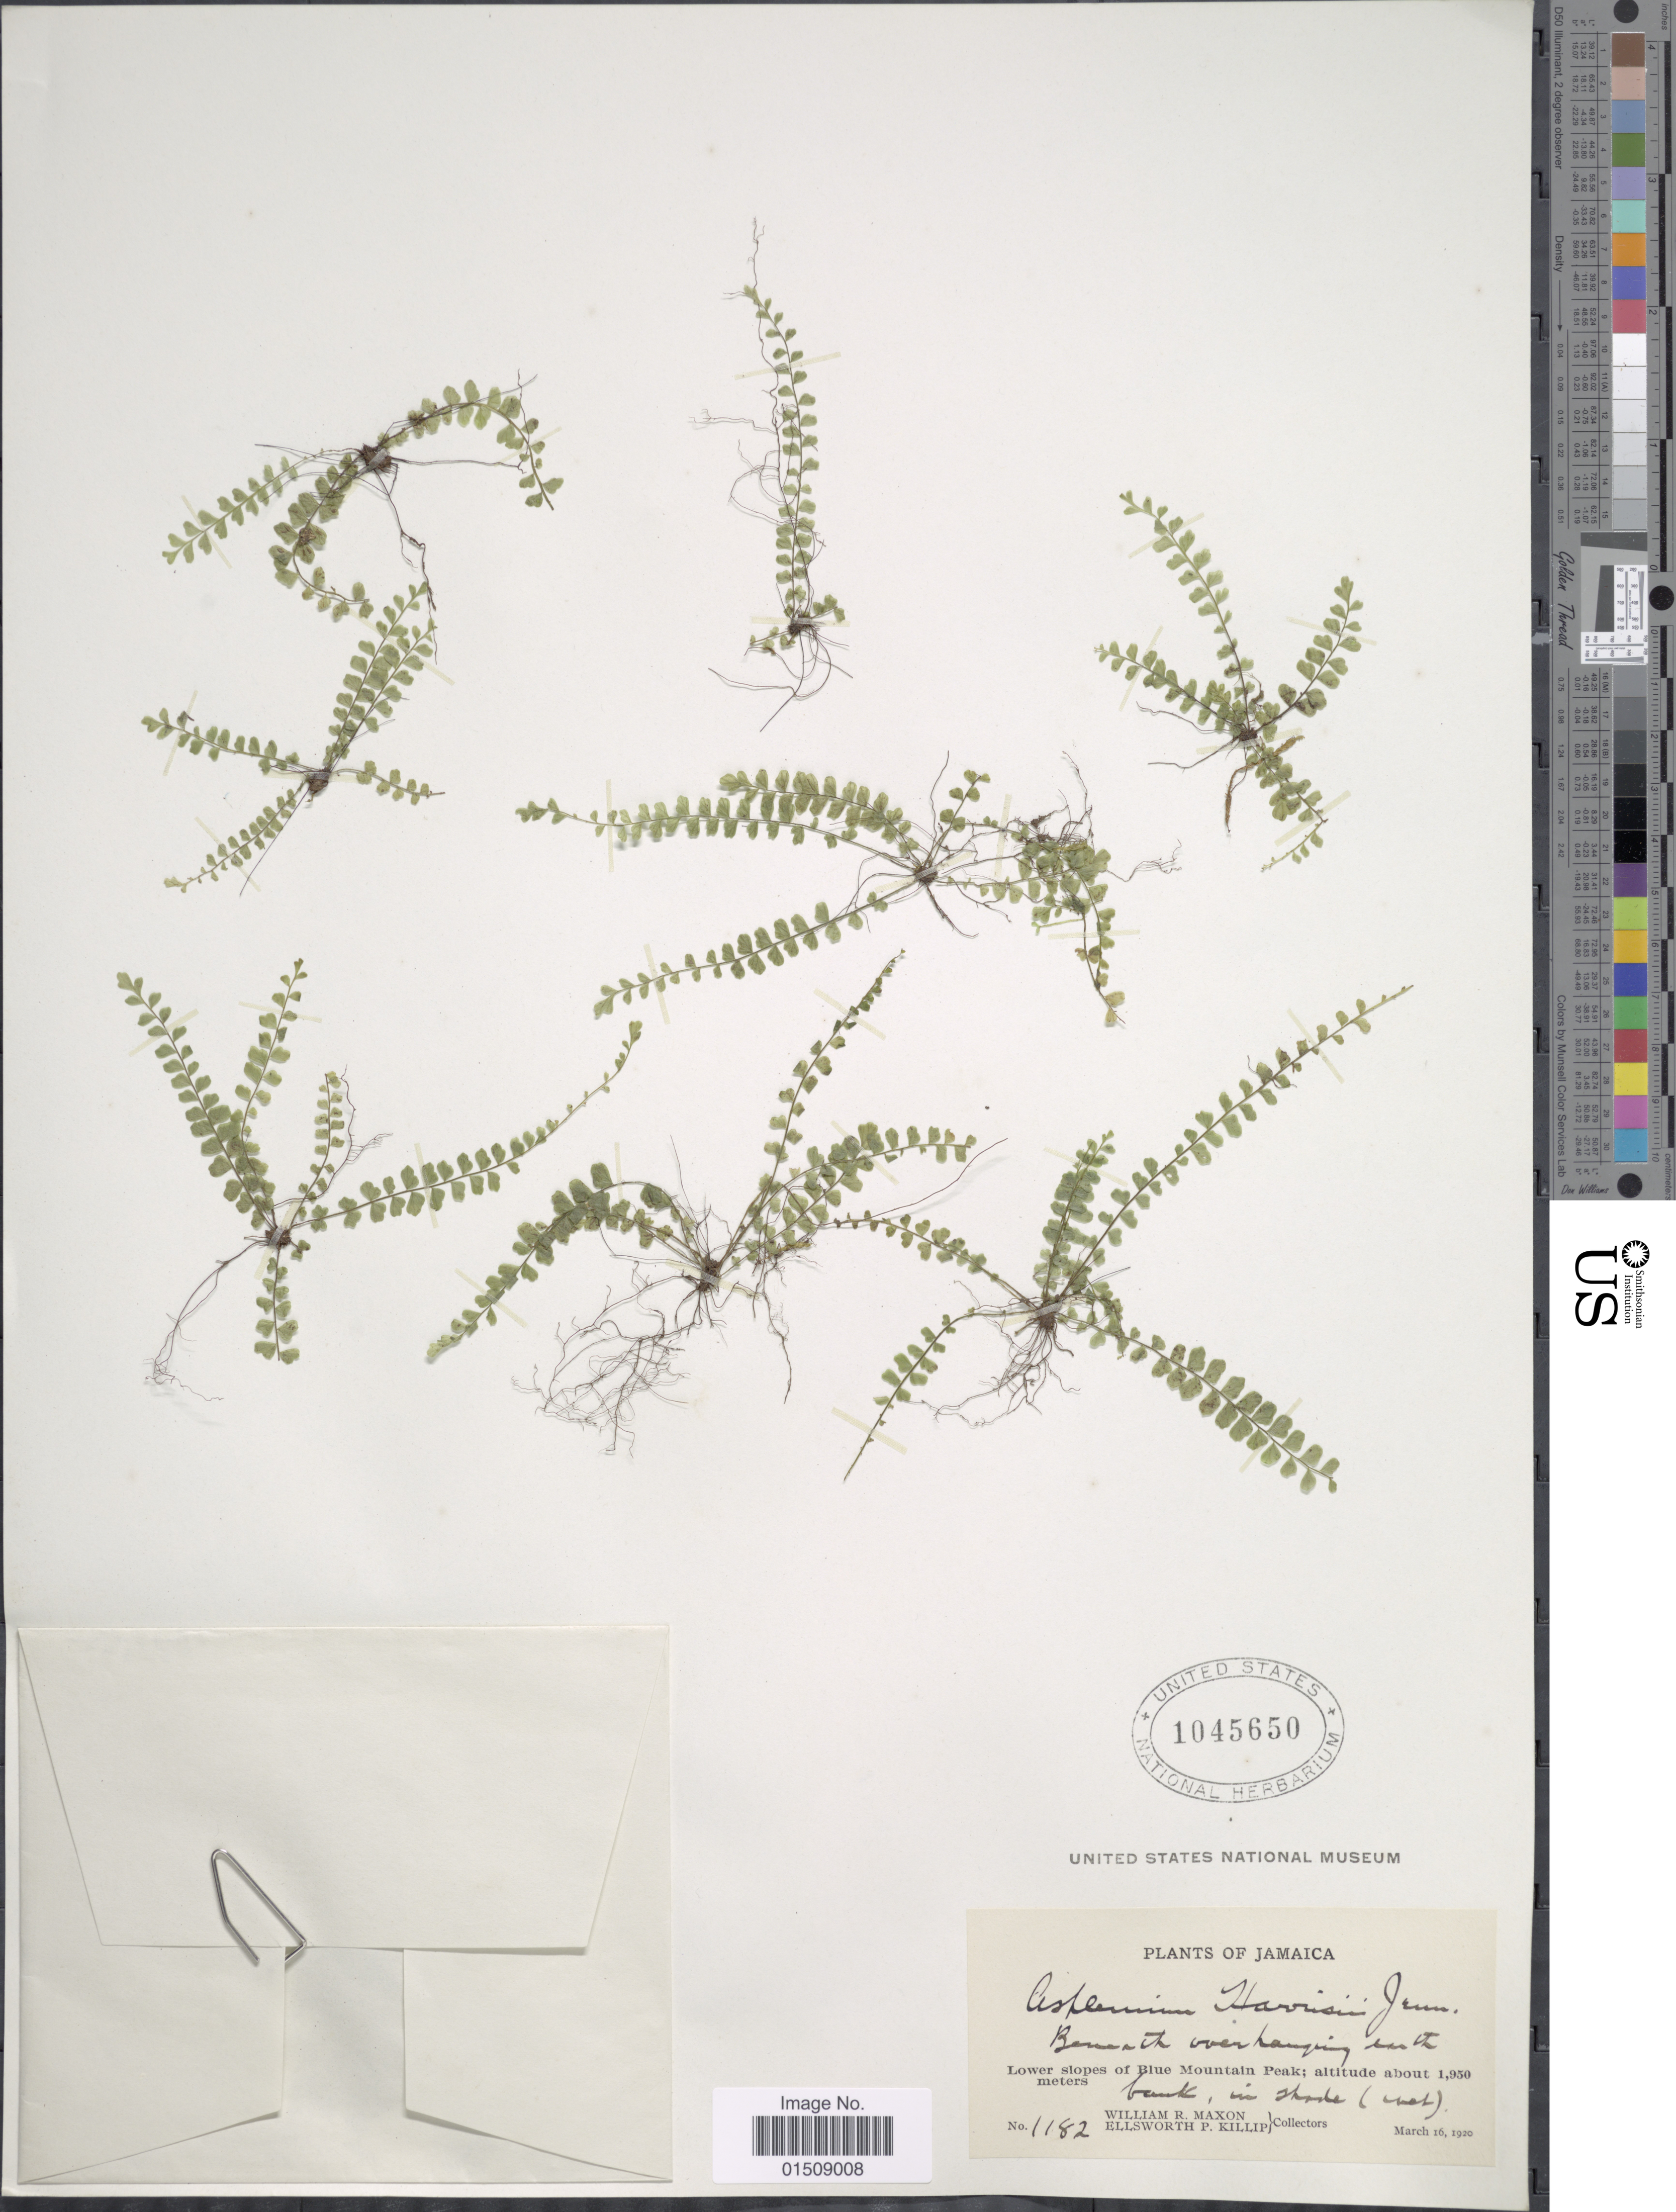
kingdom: Plantae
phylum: Tracheophyta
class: Polypodiopsida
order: Polypodiales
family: Aspleniaceae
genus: Asplenium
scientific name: Asplenium harrisii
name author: Jenman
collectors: W. R. Maxon & E. P. Killip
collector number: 1182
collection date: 1920-03-16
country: Jamaica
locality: Lower slopes of Blue Mountain Peak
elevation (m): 1950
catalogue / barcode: US 1045650